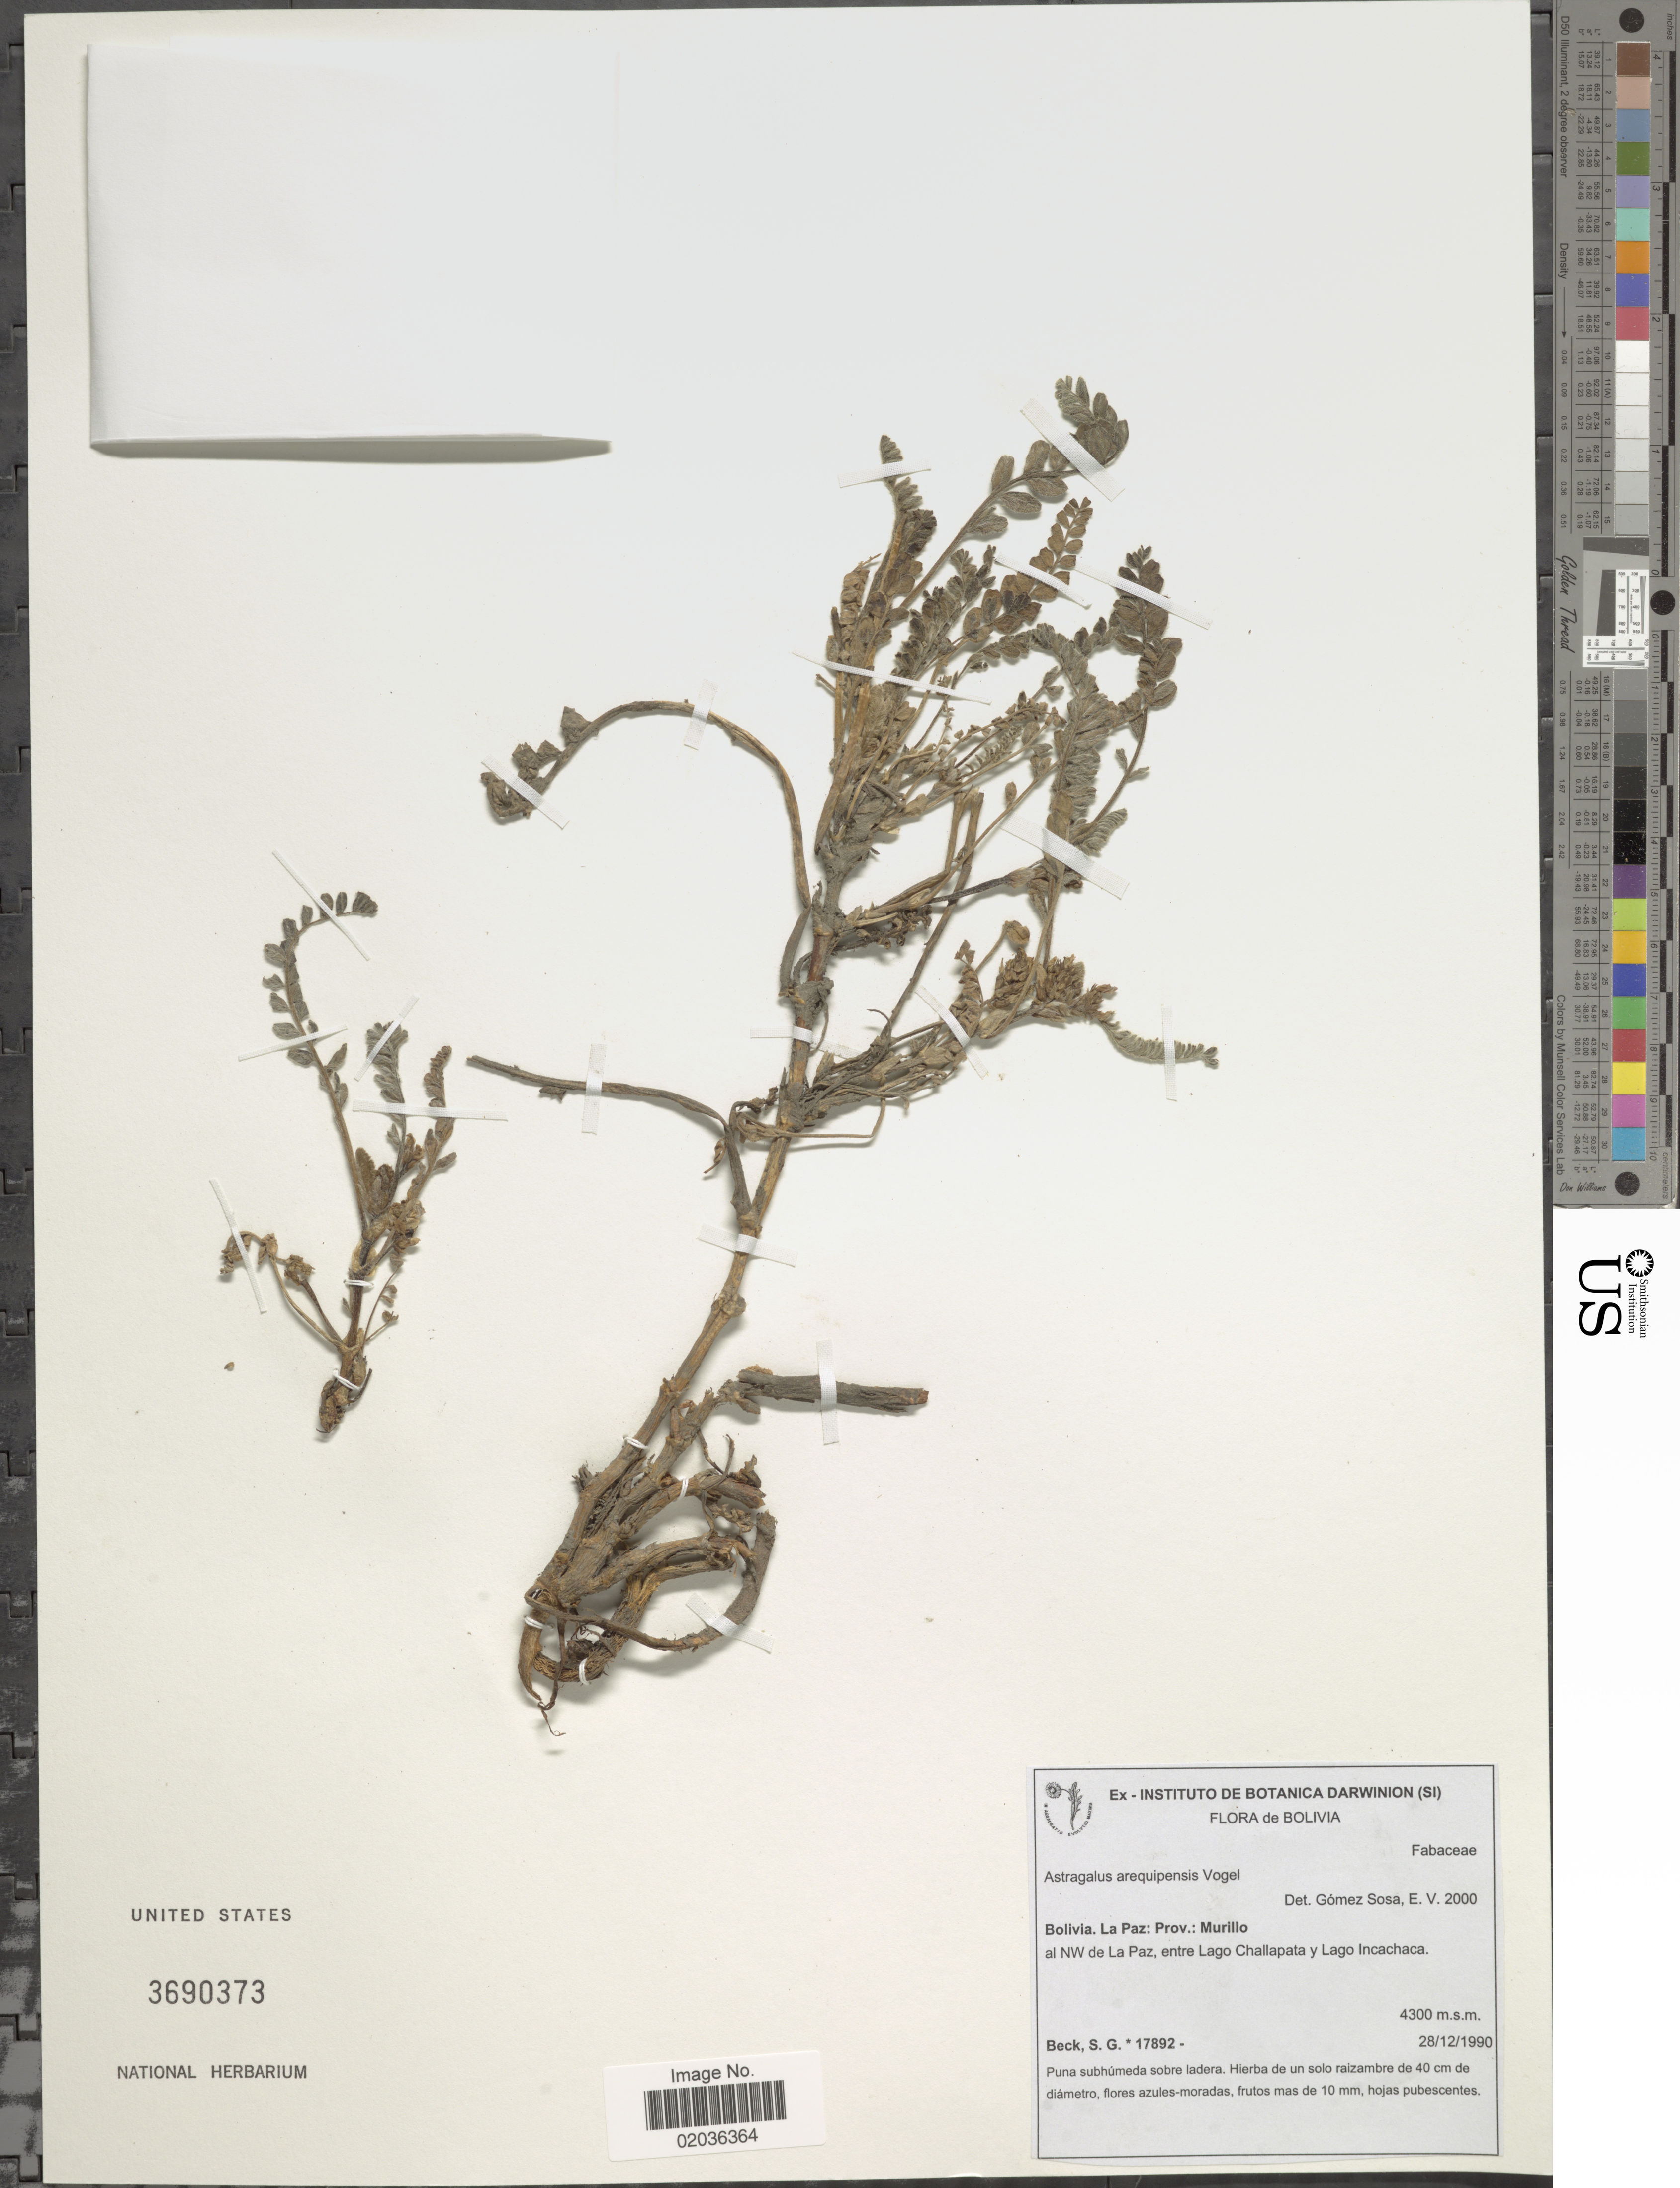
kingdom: Plantae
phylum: Tracheophyta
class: Magnoliopsida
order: Fabales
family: Fabaceae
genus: Astragalus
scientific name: Astragalus arequipensis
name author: Vogel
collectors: S. G. Beck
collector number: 17892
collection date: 1990-12-28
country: Bolivia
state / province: La Paz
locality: Prov.: Murillo, al NW de La Paz, entre Lago Challapata y Lago Incachaca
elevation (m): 4300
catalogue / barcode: US 3690373